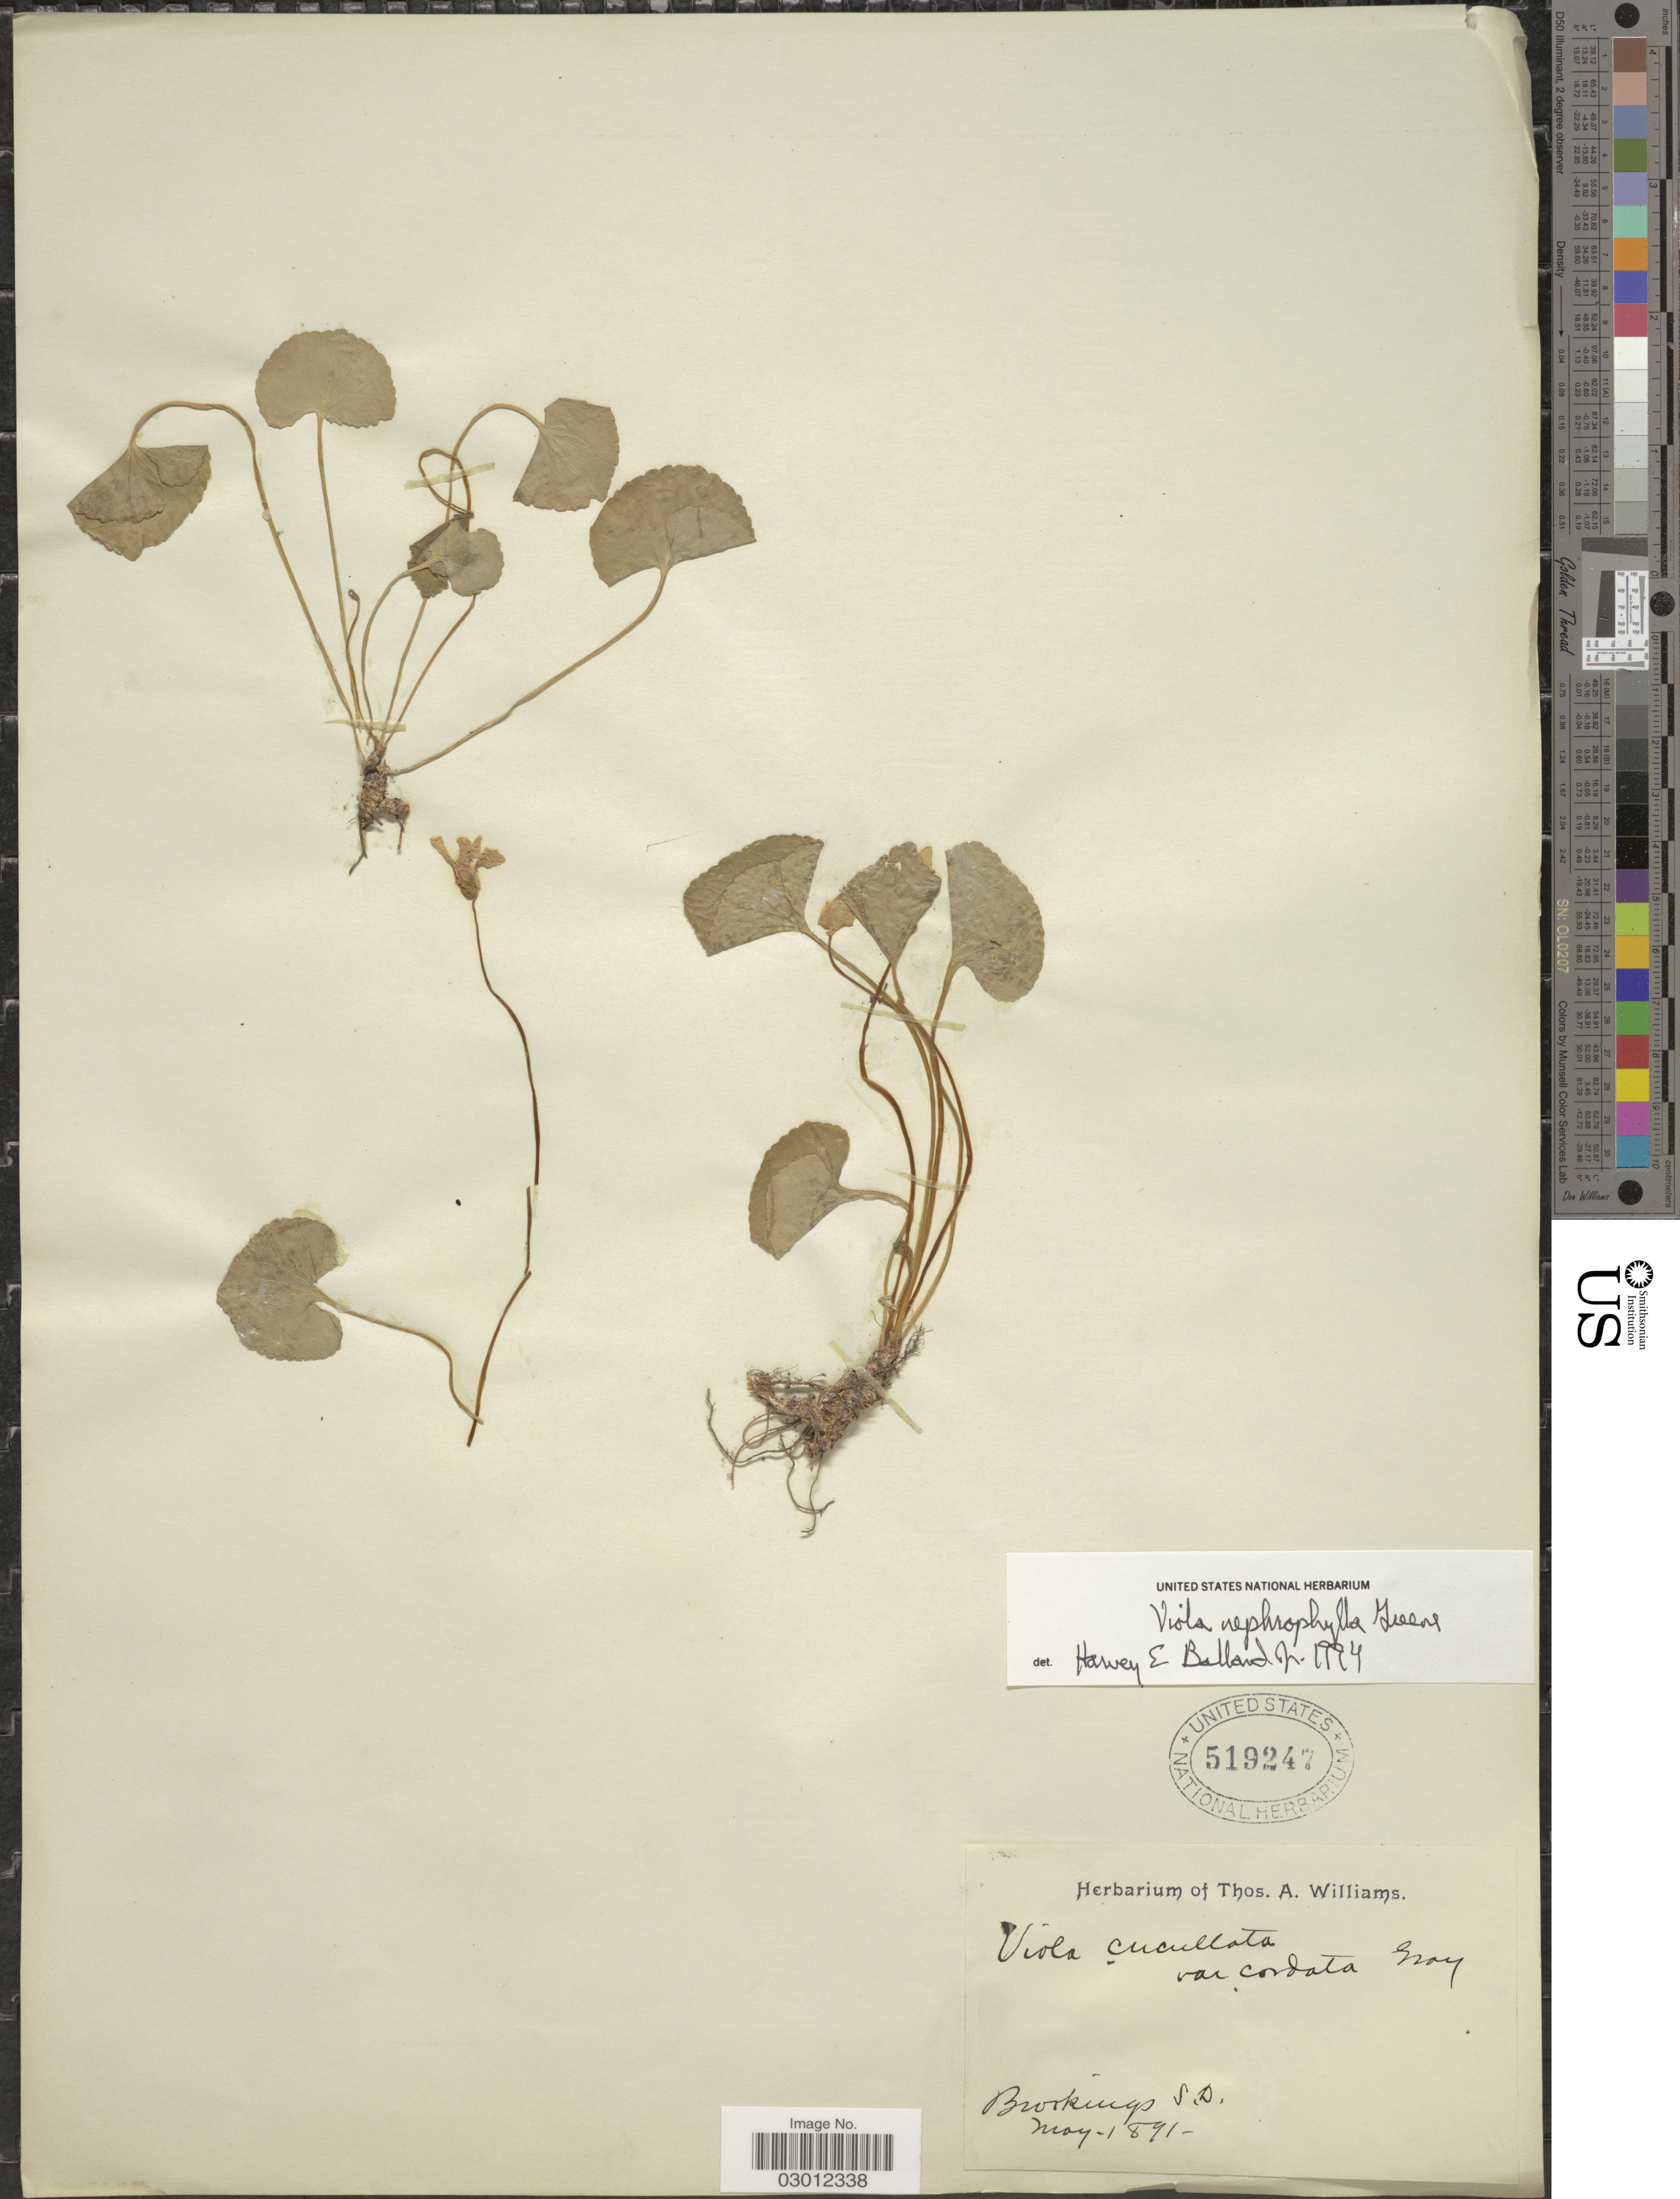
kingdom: Plantae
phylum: Tracheophyta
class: Magnoliopsida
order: Malpighiales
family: Violaceae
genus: Viola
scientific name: Viola nephrophylla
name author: Greene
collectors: ex herb. Thos. A. Williams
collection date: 1891-05-01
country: United States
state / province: South Dakota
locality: Brookings.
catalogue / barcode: US 519247